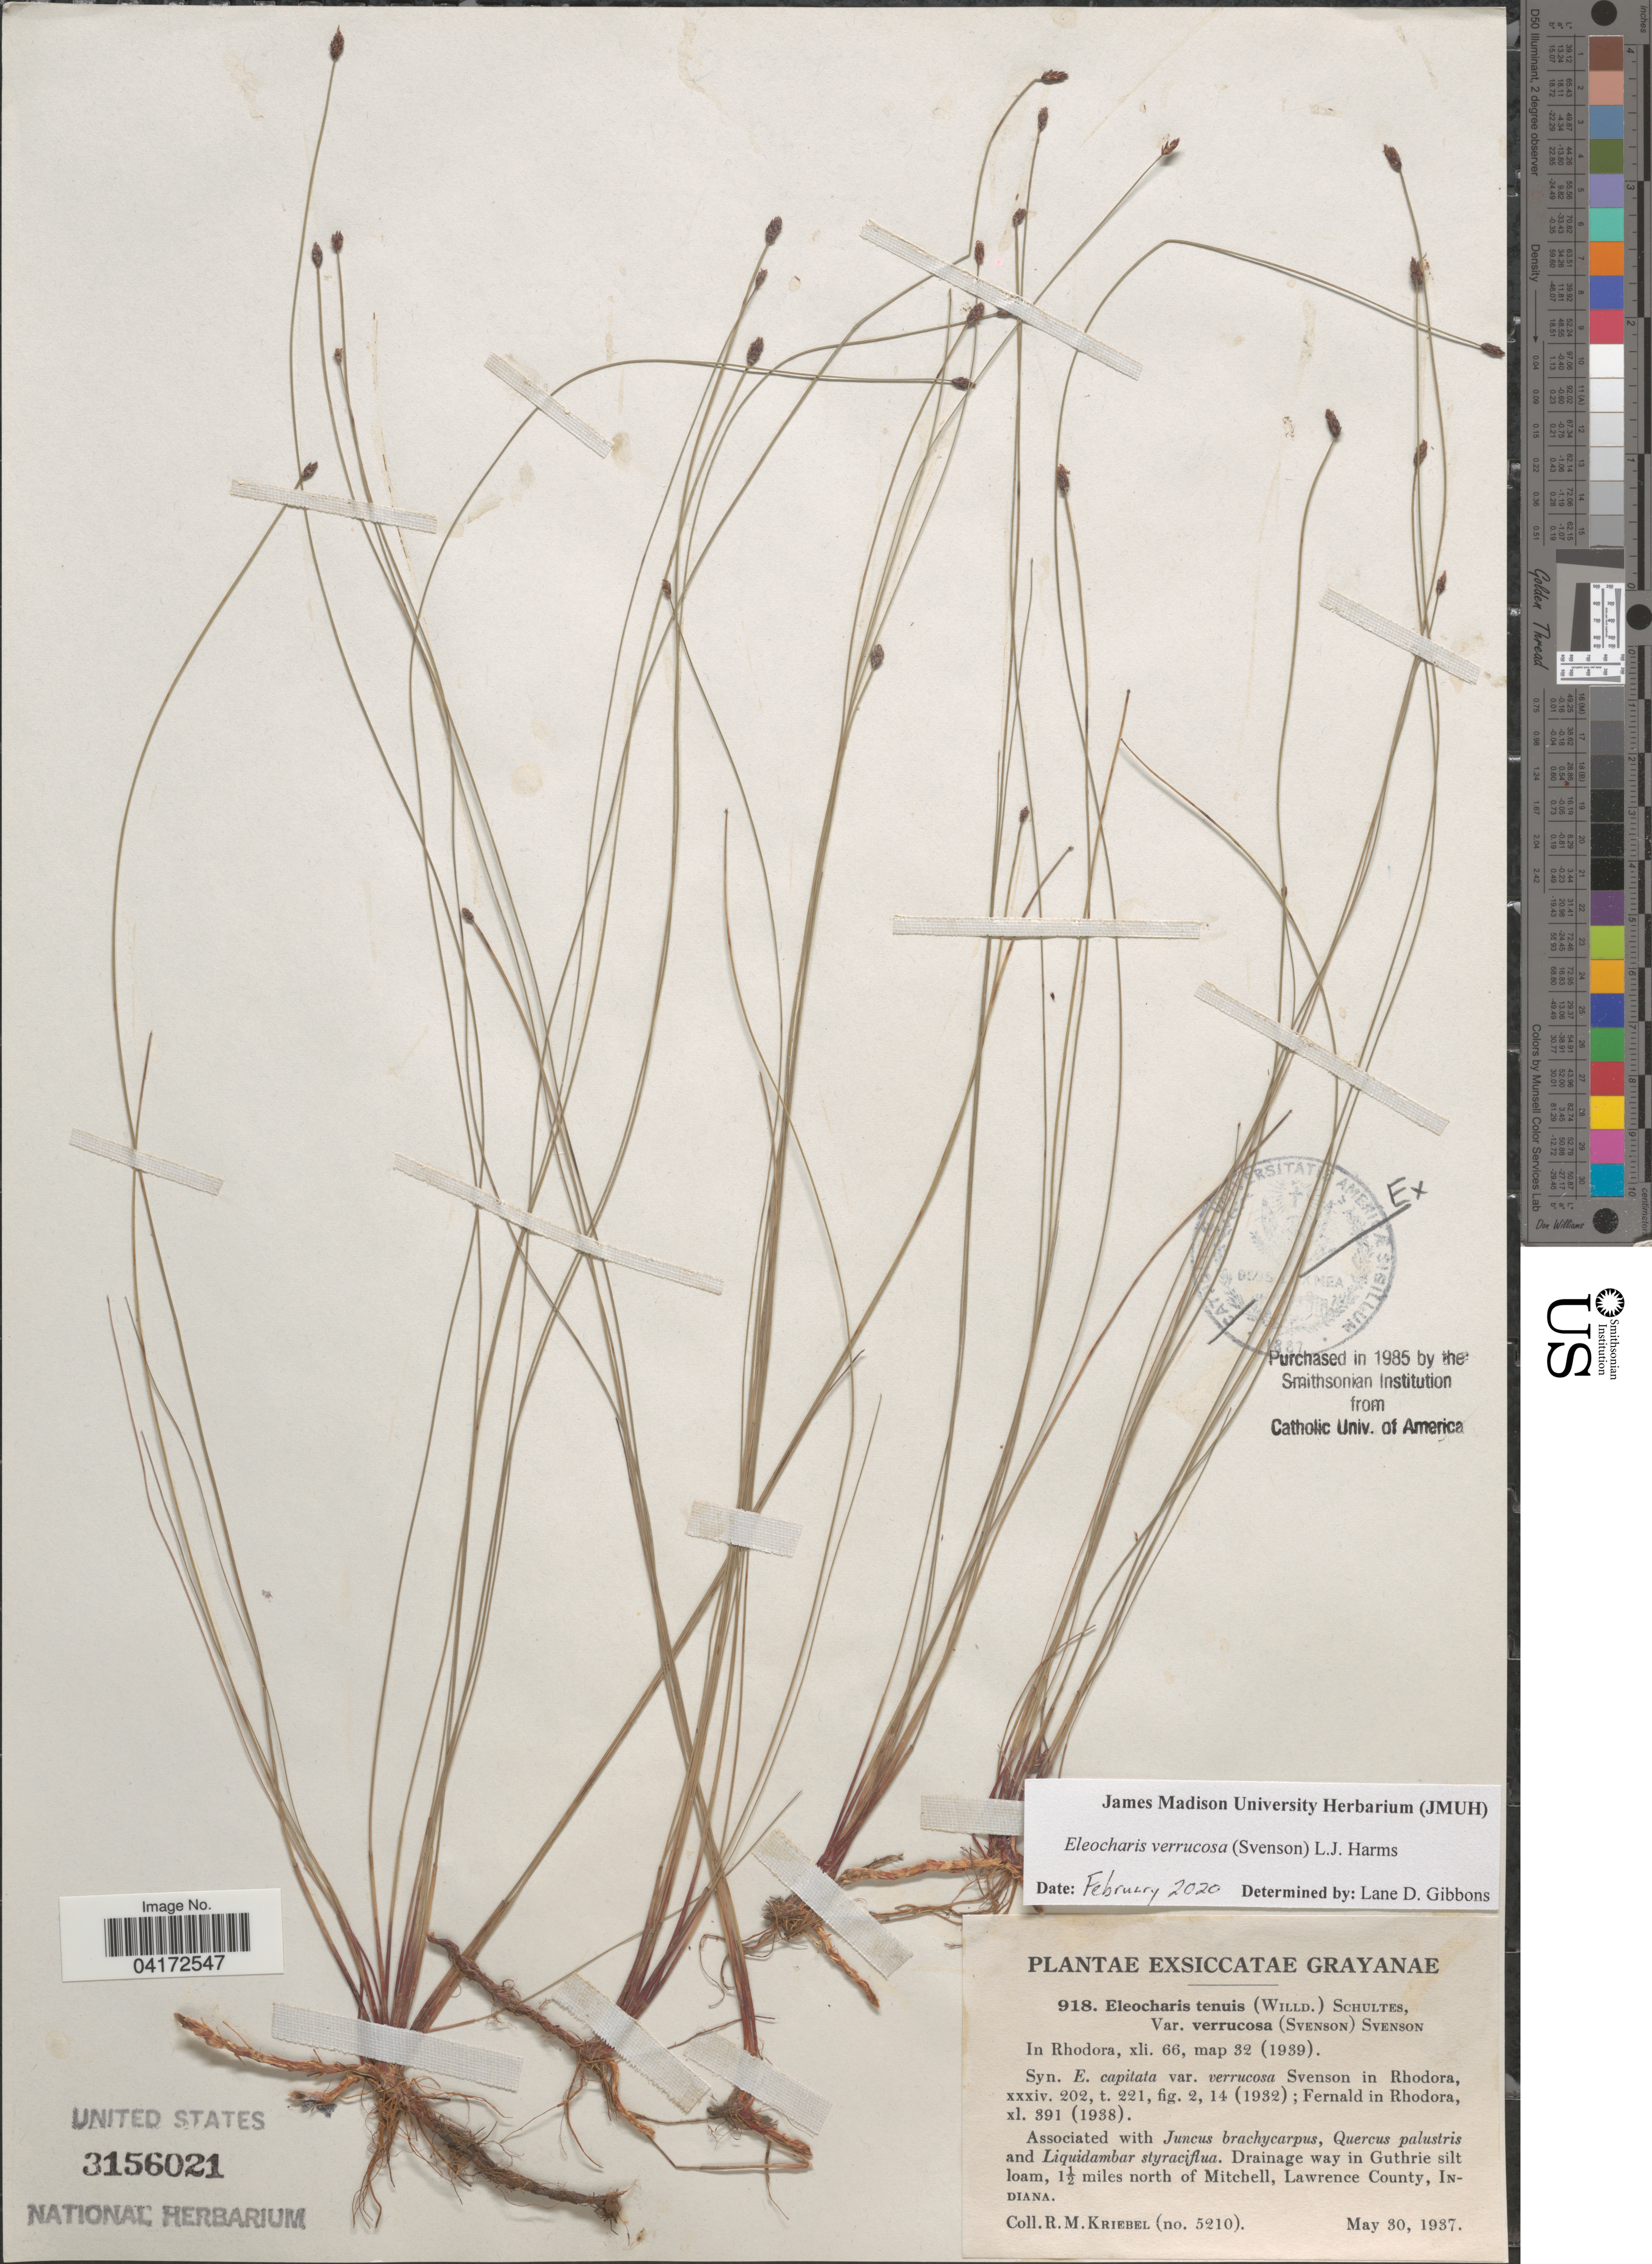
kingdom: Plantae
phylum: Tracheophyta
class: Liliopsida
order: Poales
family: Cyperaceae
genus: Eleocharis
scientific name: Eleocharis verrucosa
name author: (Svenson) L. J. Harms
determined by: Gibbons, Lane D.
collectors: R. M. Kriebel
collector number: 5210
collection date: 1937-05-30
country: United States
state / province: Indiana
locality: Drainage way in Guthrie silt loam, 1½ miles north of Mitchell, Lawrence County.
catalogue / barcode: US 3156021